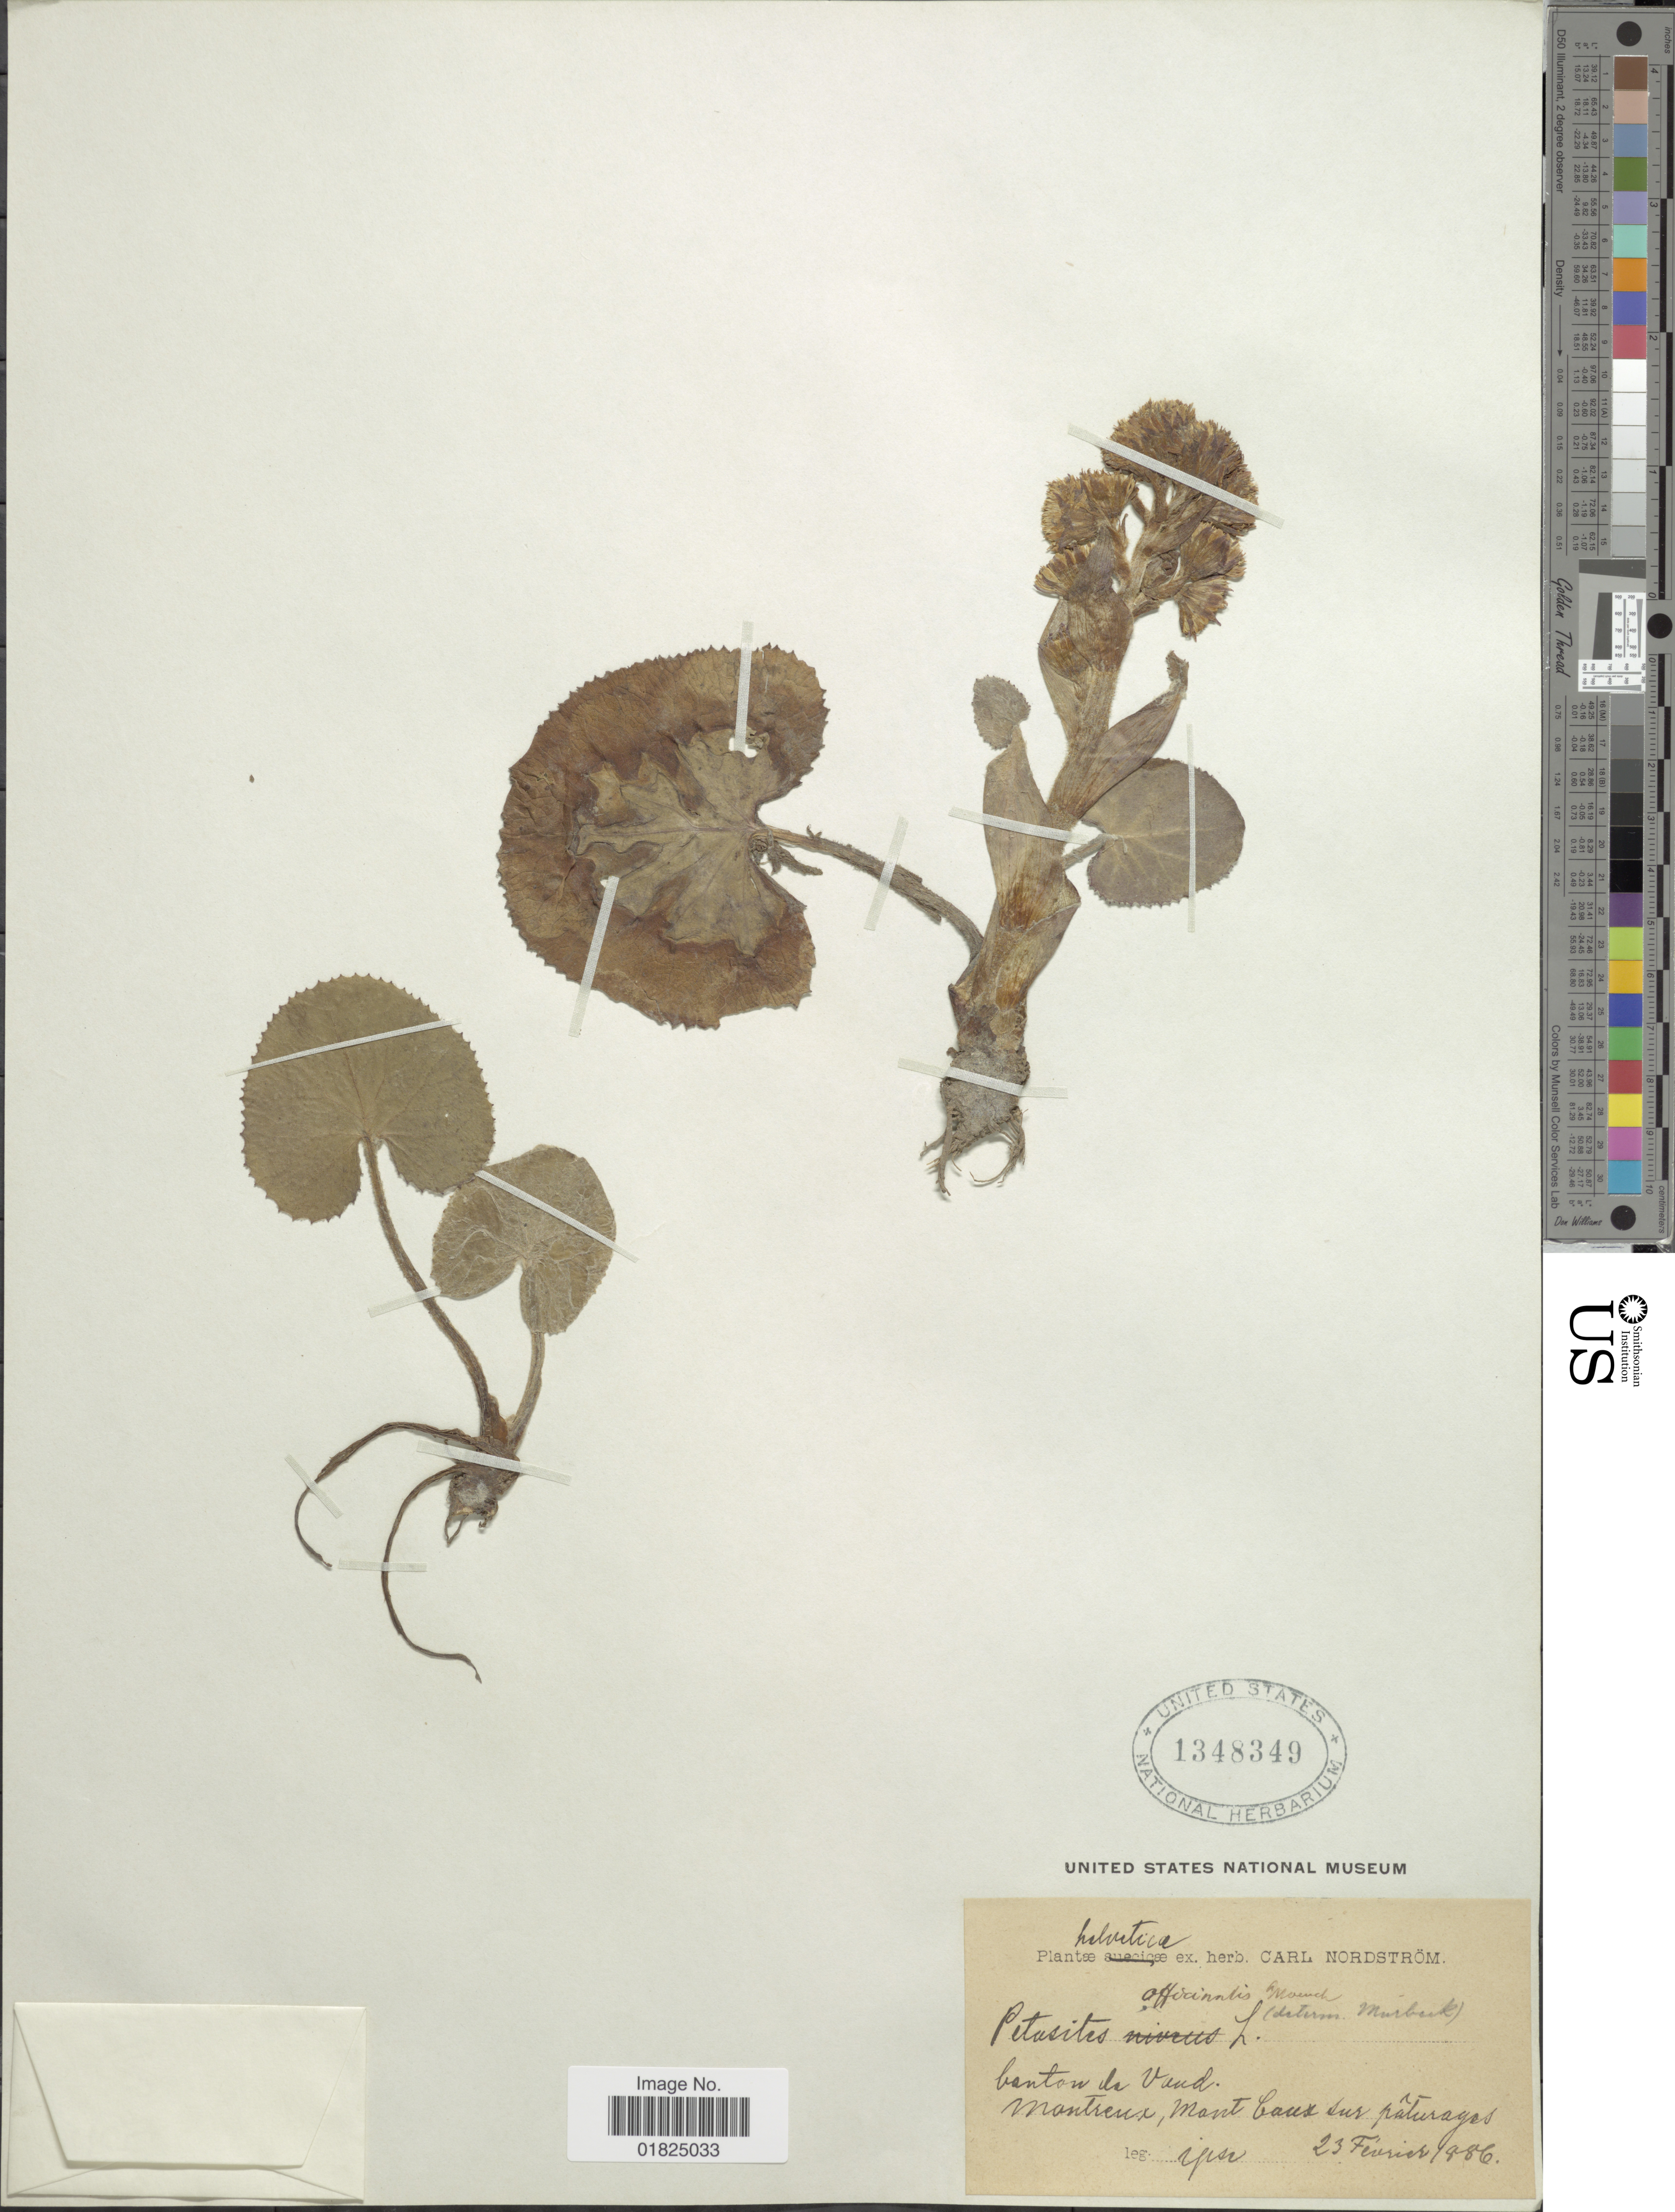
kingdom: Plantae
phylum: Tracheophyta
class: Magnoliopsida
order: Asterales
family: Asteraceae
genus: Petasites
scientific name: Petasites officinalis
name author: L.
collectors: C. Nordström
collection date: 1886-02-23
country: Switzerland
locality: Canton da Vaud, Montreux, Mont Caux sur pâtaurages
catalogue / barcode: US 1348349